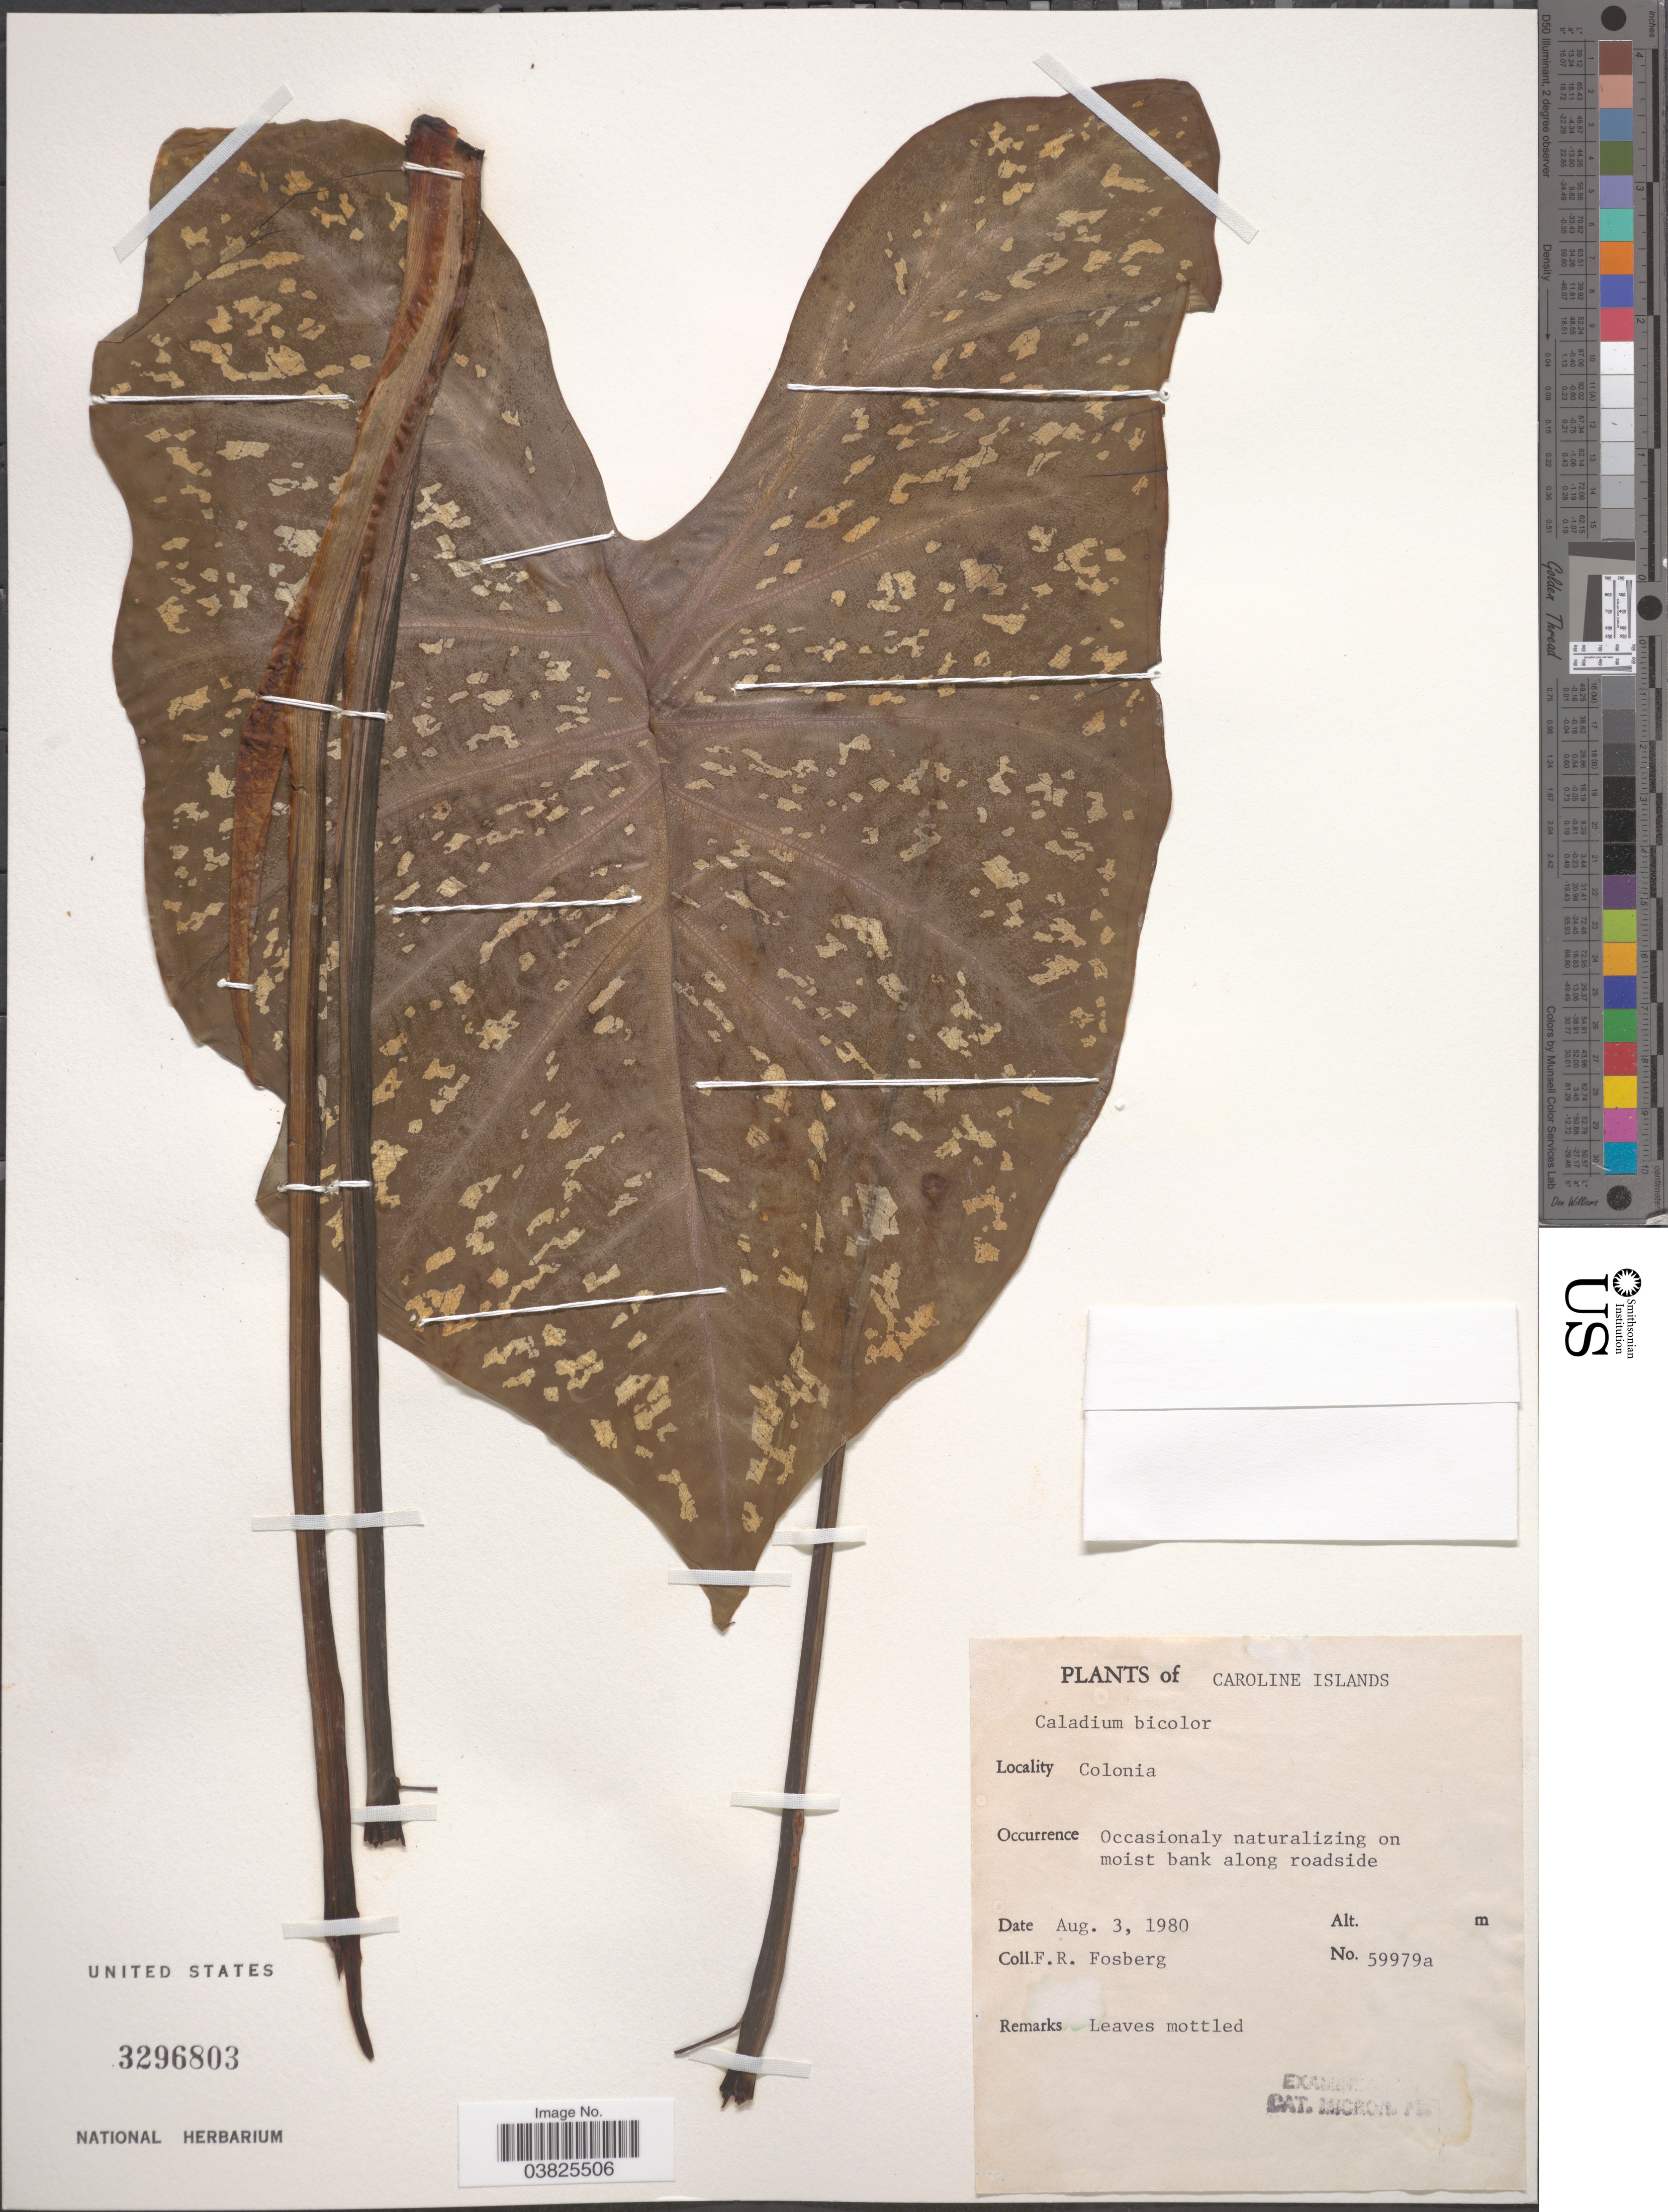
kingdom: Plantae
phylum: Tracheophyta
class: Liliopsida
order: Alismatales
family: Araceae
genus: Caladium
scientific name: Caladium bicolor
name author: (Aiton) Vent.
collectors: F. R. Fosberg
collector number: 59979a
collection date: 1980-08-03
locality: Caroline Islands. Colonia. On moist bank along roadside.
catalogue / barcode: US 3296803